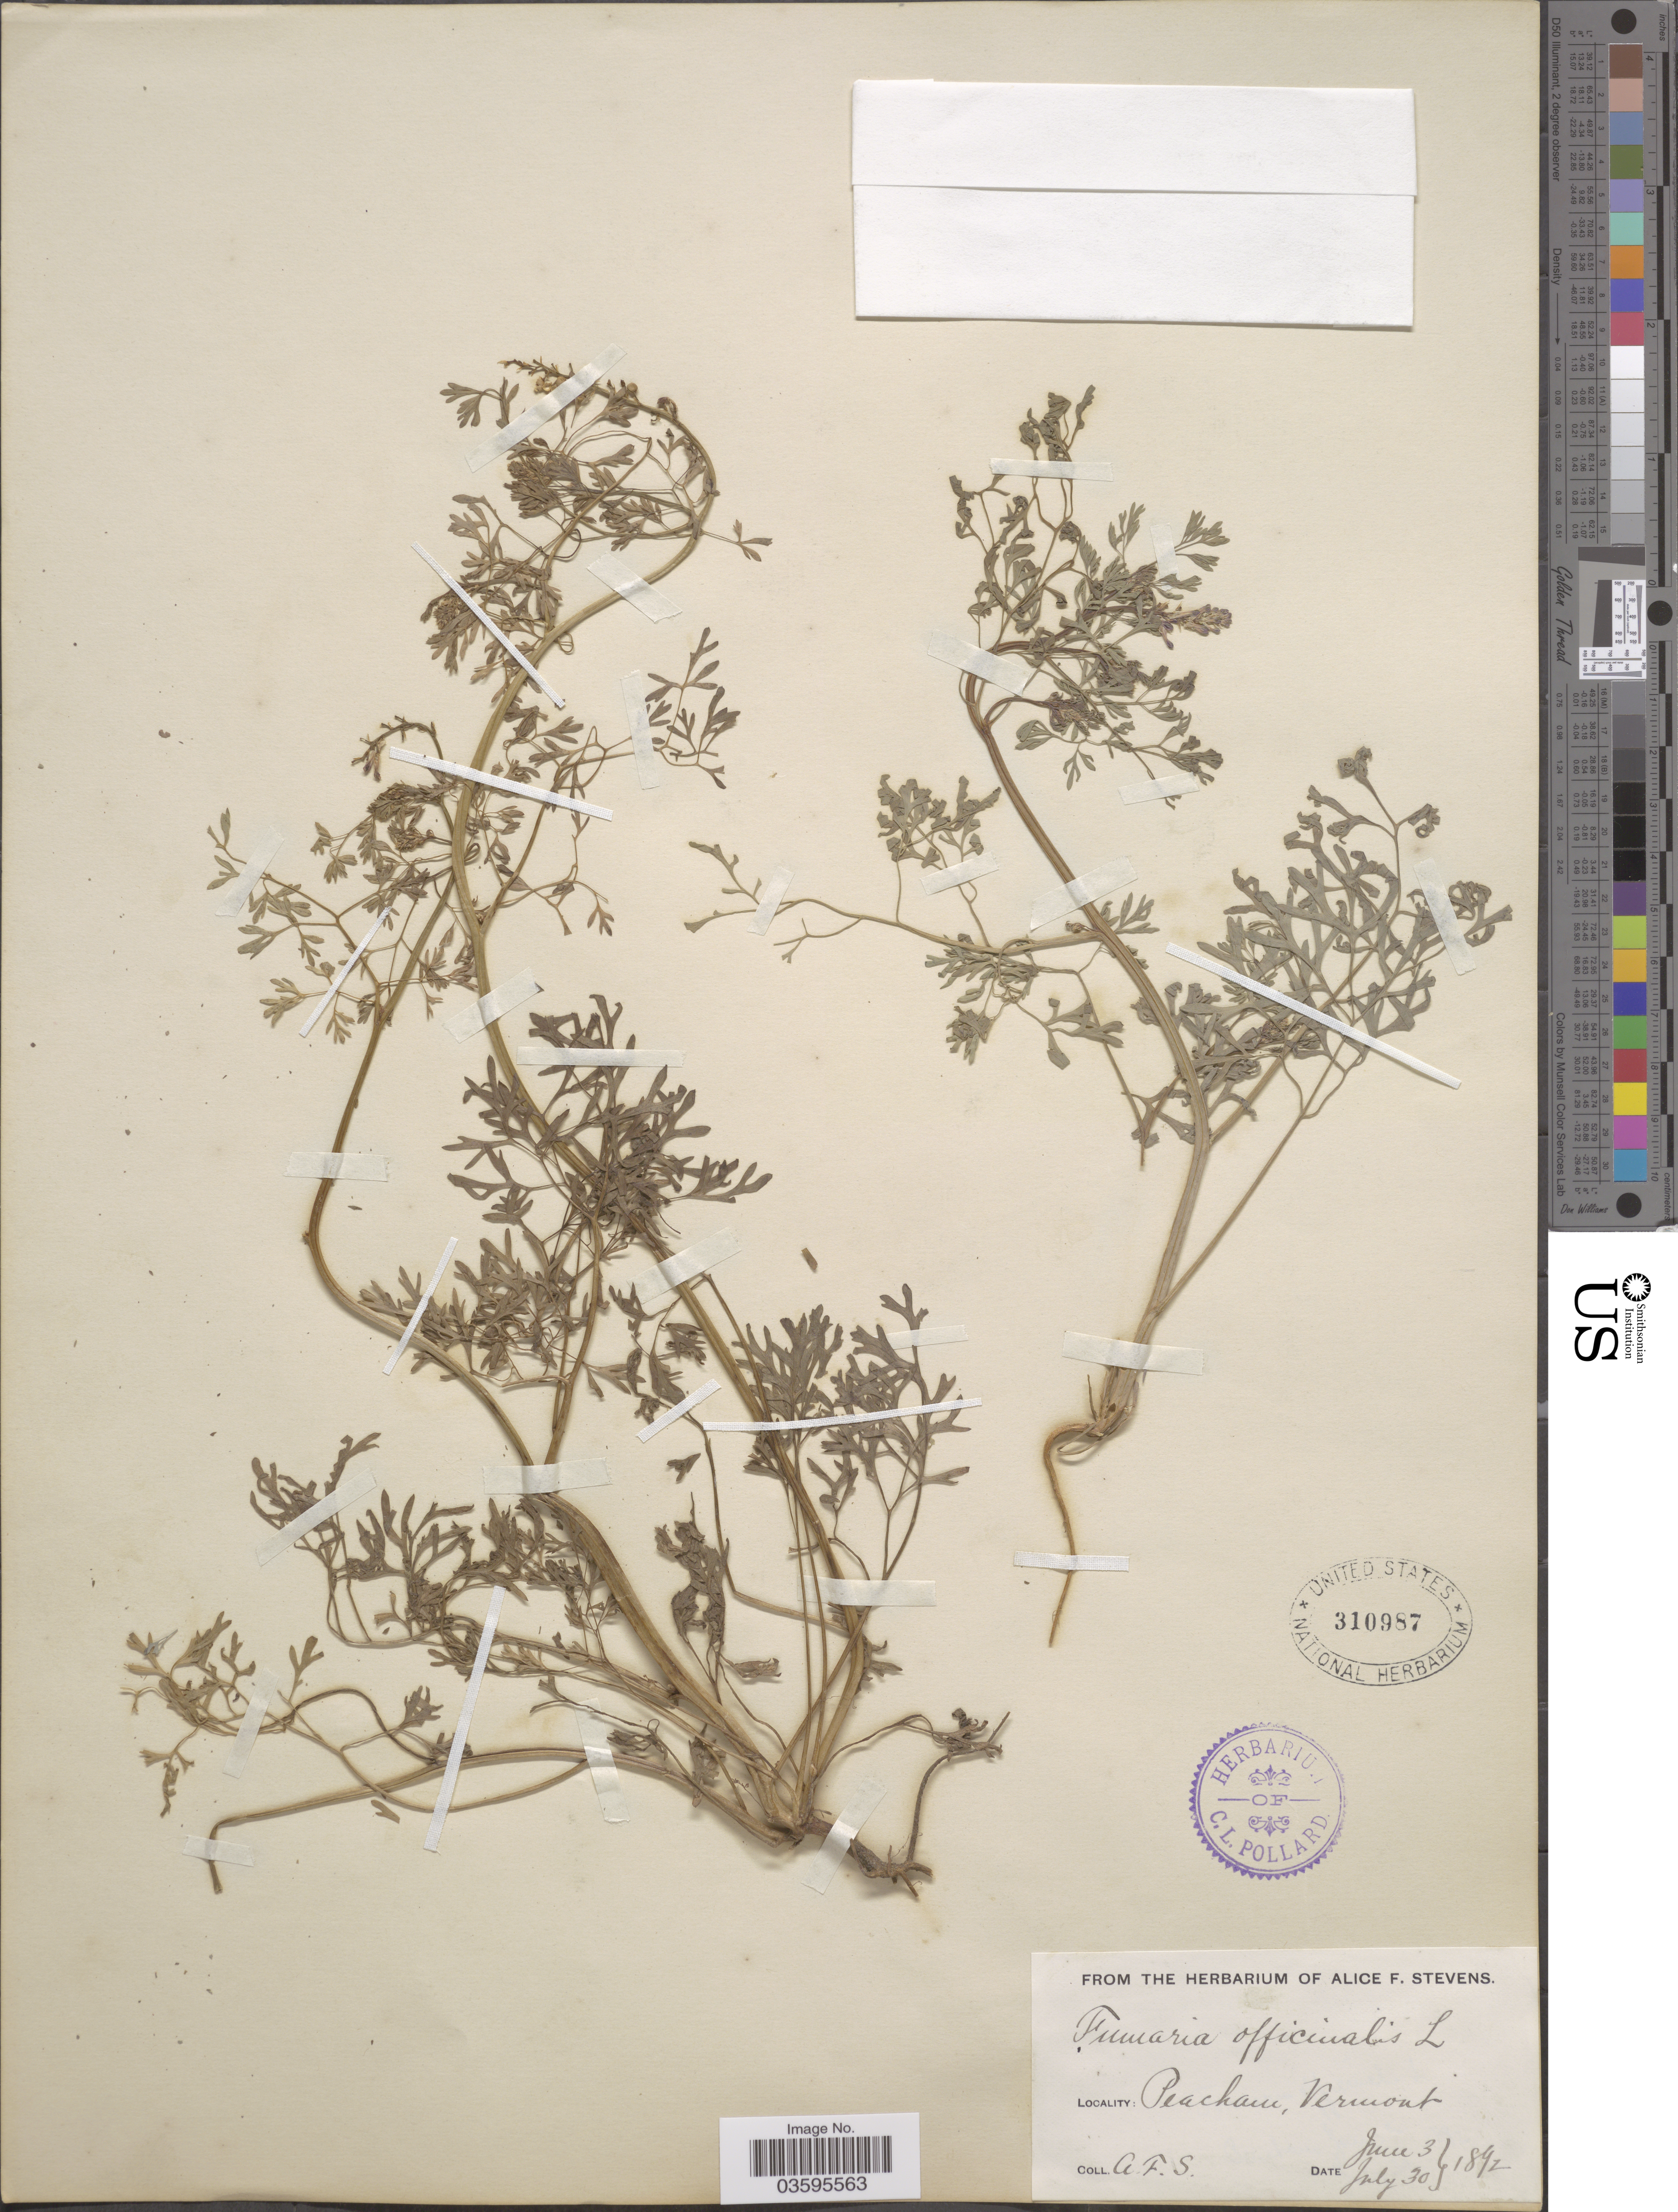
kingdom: Plantae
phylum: Tracheophyta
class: Magnoliopsida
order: Ranunculales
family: Papaveraceae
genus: Fumaria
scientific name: Fumaria officinalis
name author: L.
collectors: A. Stevens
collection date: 1892-06-03/1892-07-30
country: United States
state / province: Vermont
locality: Peacham.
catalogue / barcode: US 310987